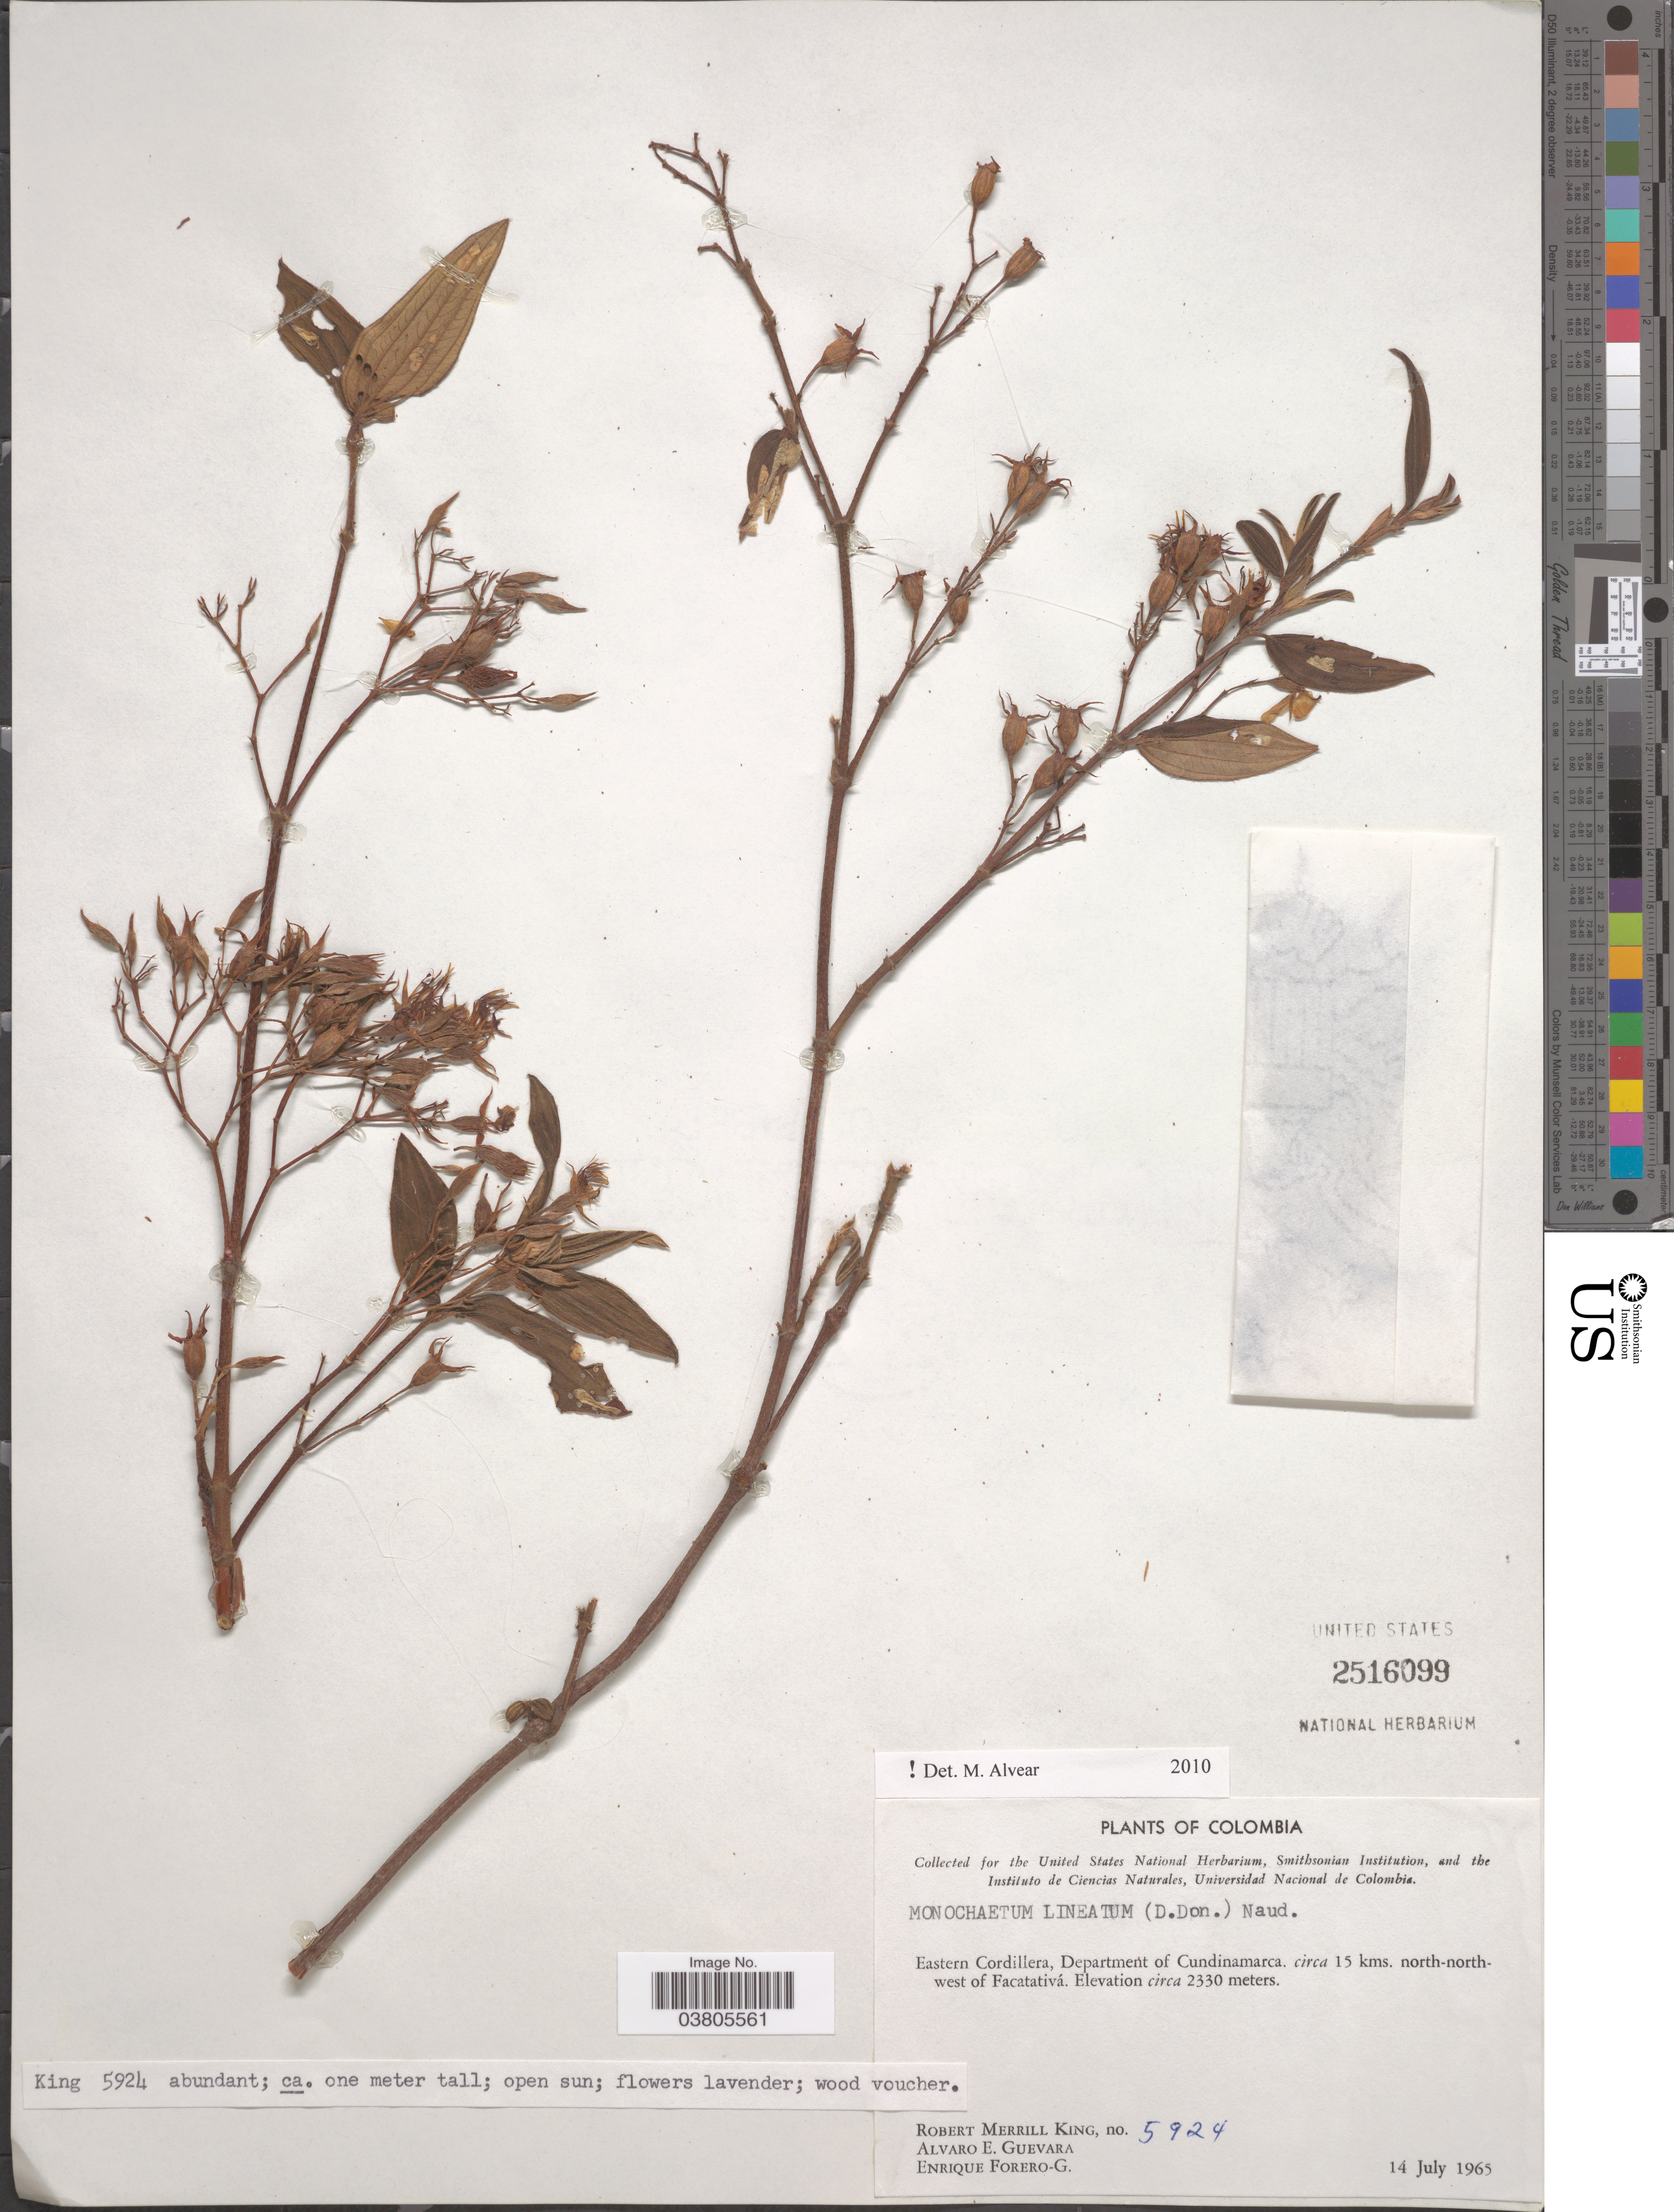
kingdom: Plantae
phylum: Tracheophyta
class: Magnoliopsida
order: Myrtales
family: Melastomataceae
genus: Monochaetum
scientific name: Monochaetum lineatum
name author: (D. Don) Naudin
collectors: R. M. King, A. E. Guevara & E. Forero G.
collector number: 5924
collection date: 1965-07-14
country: Colombia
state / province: Cundinamarca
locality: Eastern Cordillera, Department of Cundinamarca. circa 15 kms. north-north-west of Facatativá.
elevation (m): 2330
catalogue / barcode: US 2516099